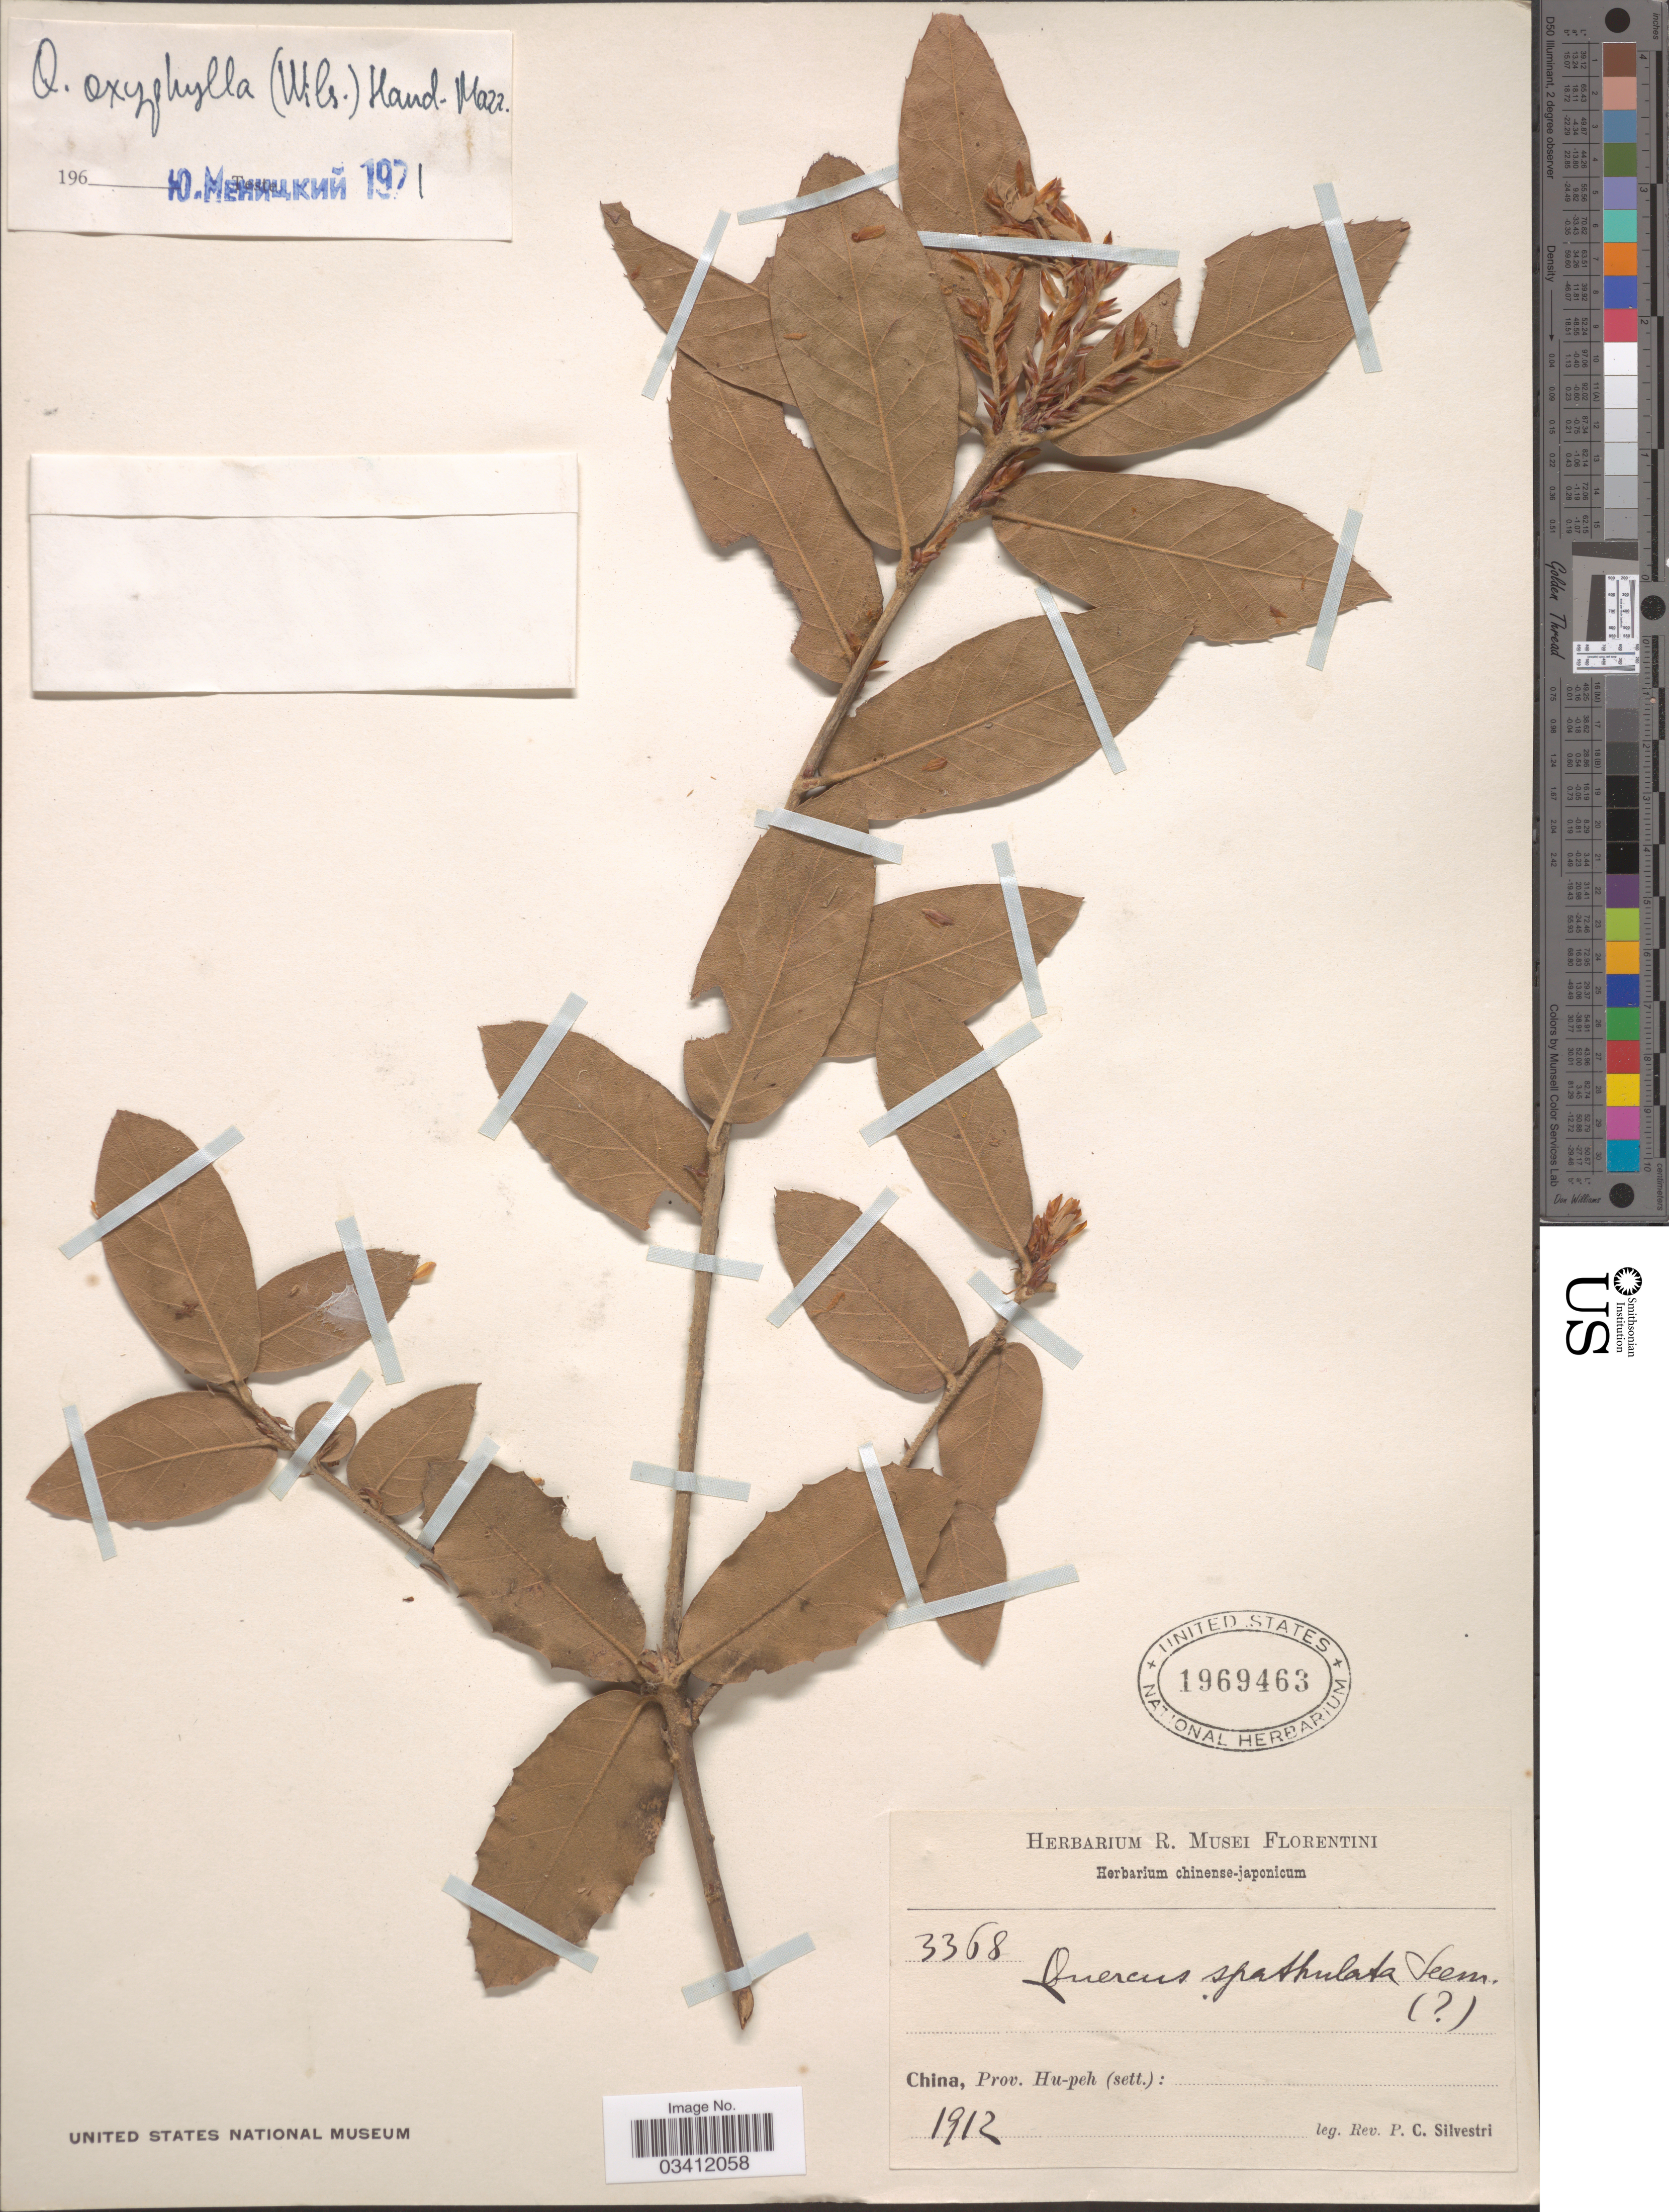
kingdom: Plantae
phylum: Tracheophyta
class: Magnoliopsida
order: Fagales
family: Fagaceae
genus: Quercus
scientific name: Quercus oxyphylla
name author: (E.H. Wilson) Hand.-Mazz.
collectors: P. Silvestri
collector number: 3368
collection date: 1912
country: China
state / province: Hubei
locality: Prov. Hu-peh (sett.).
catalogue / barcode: US 1969463